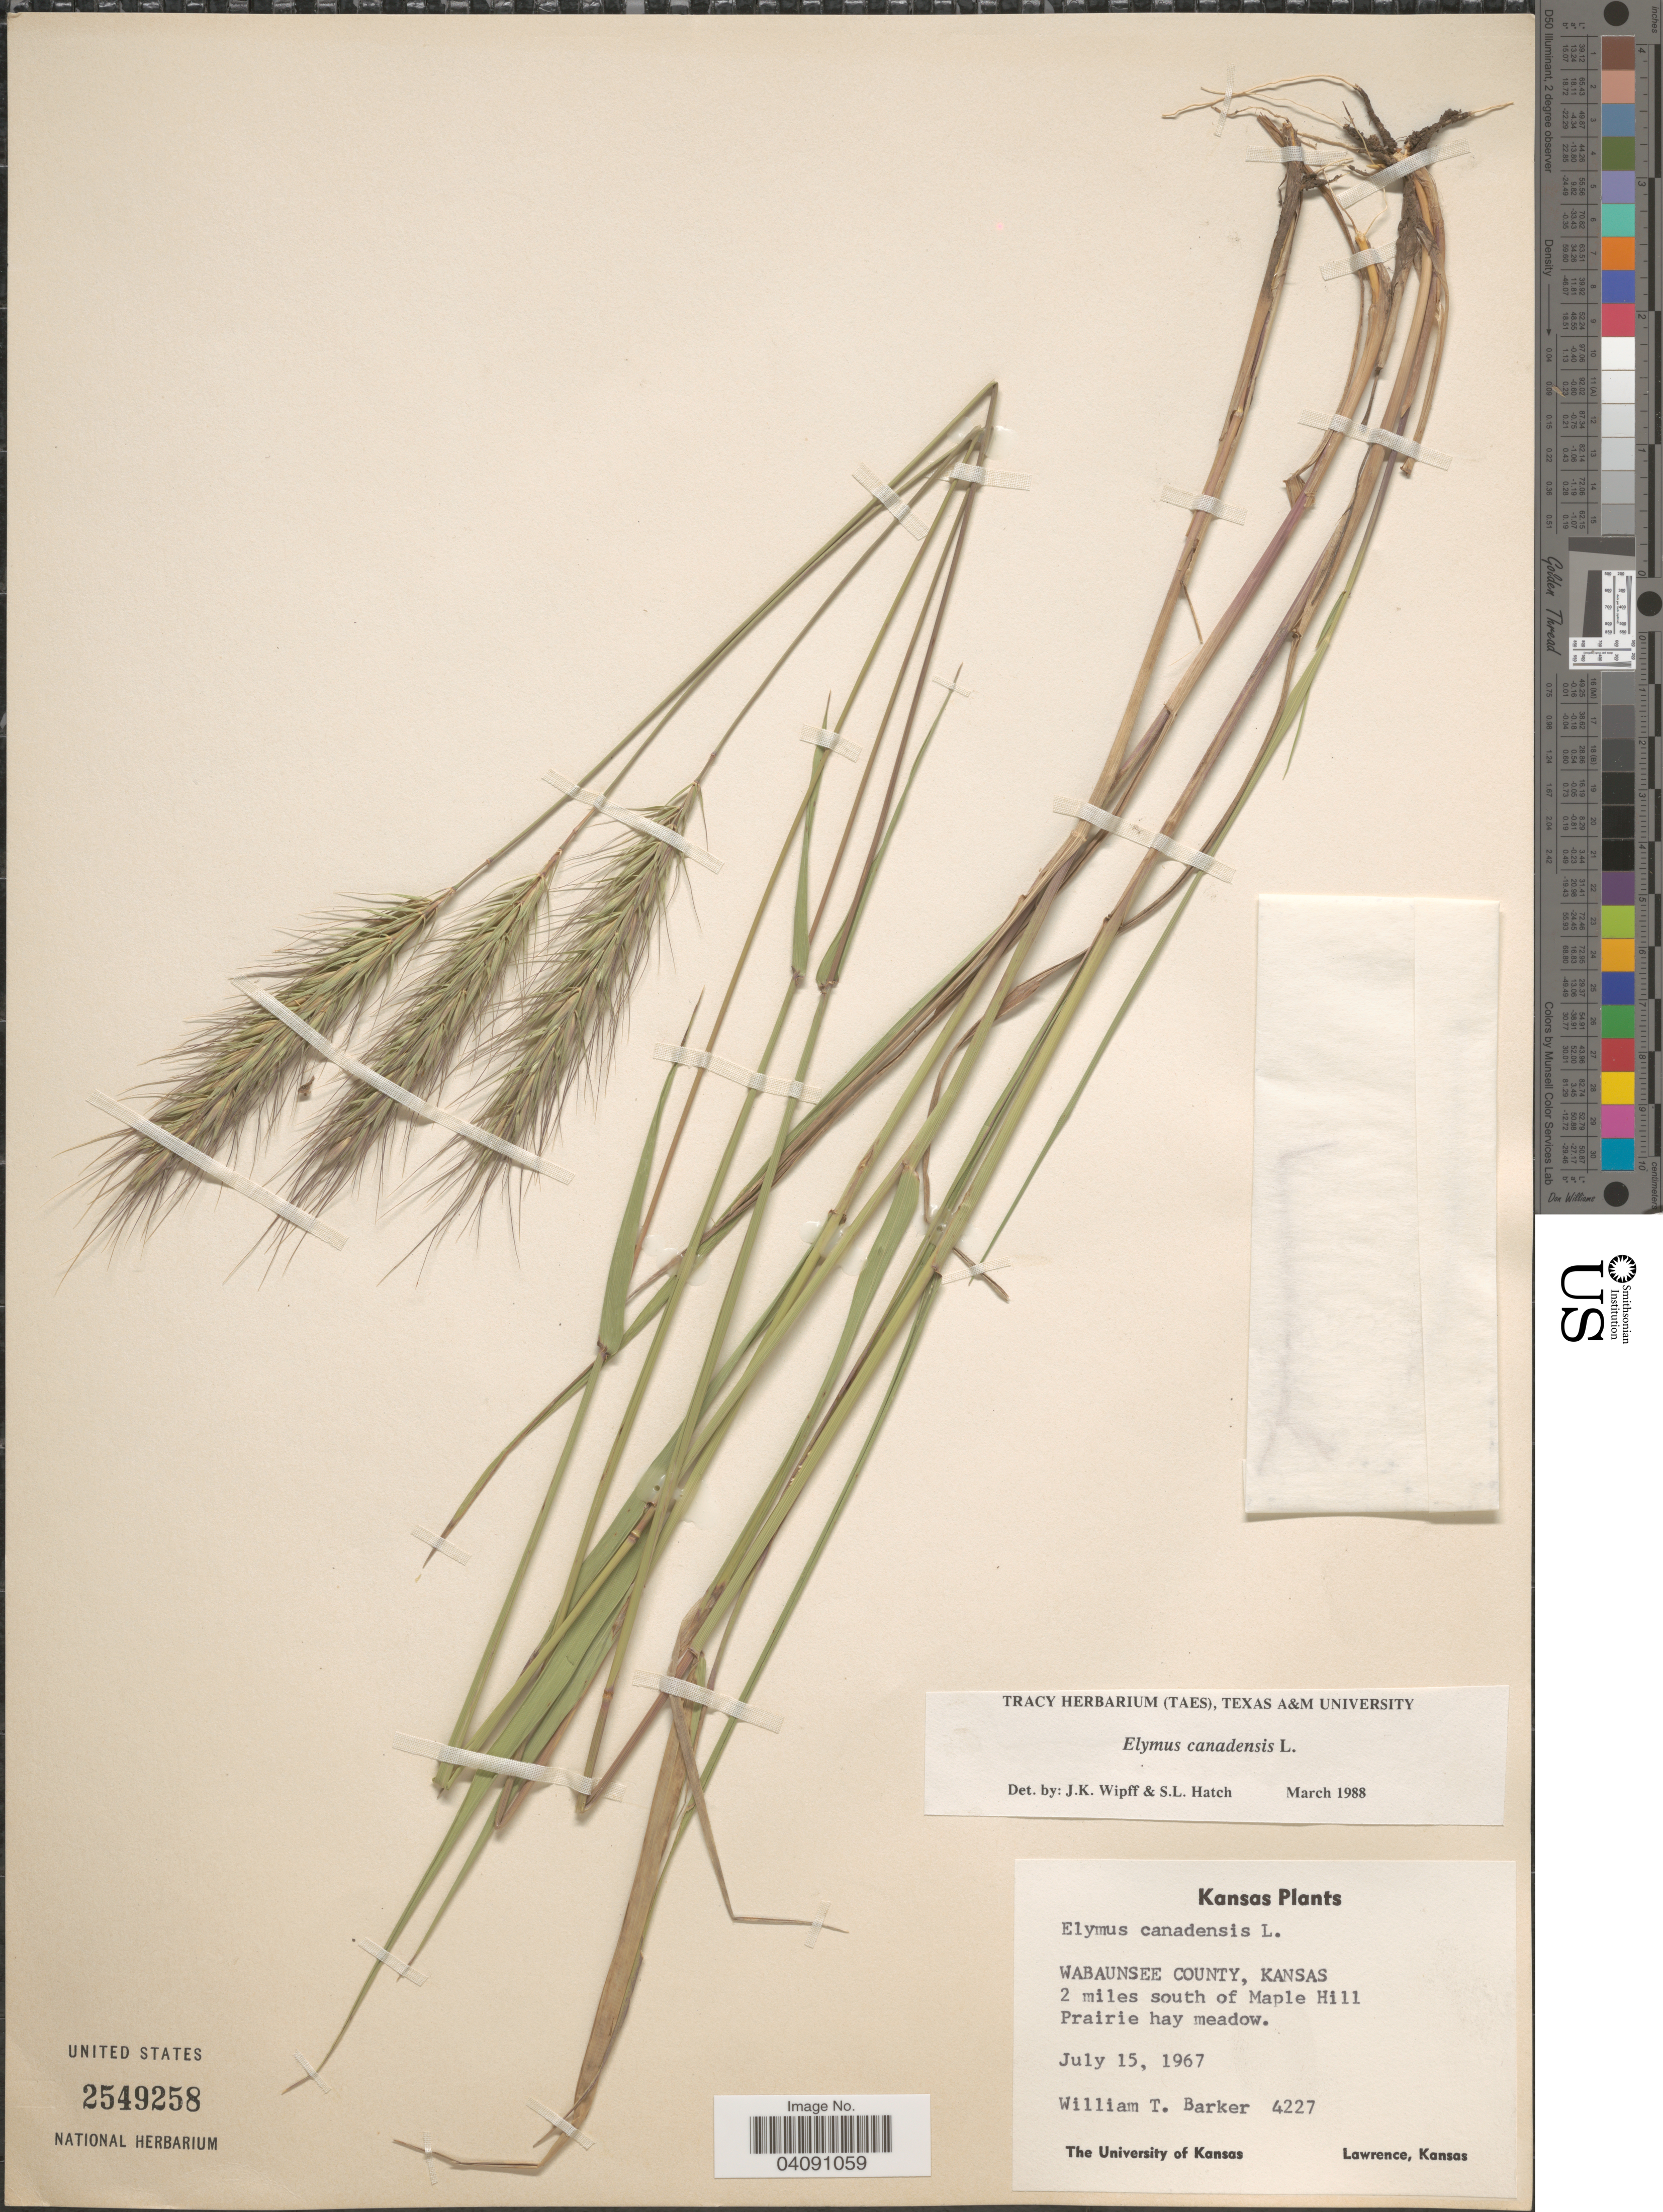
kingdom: Plantae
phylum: Tracheophyta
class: Liliopsida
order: Poales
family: Poaceae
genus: Elymus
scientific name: Elymus canadensis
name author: L.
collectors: W. T. Barker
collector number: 4227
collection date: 1967-07-15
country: United States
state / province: Kansas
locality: Wabaunsee County. 2 miles south of Maple Hill.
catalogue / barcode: US 2549258